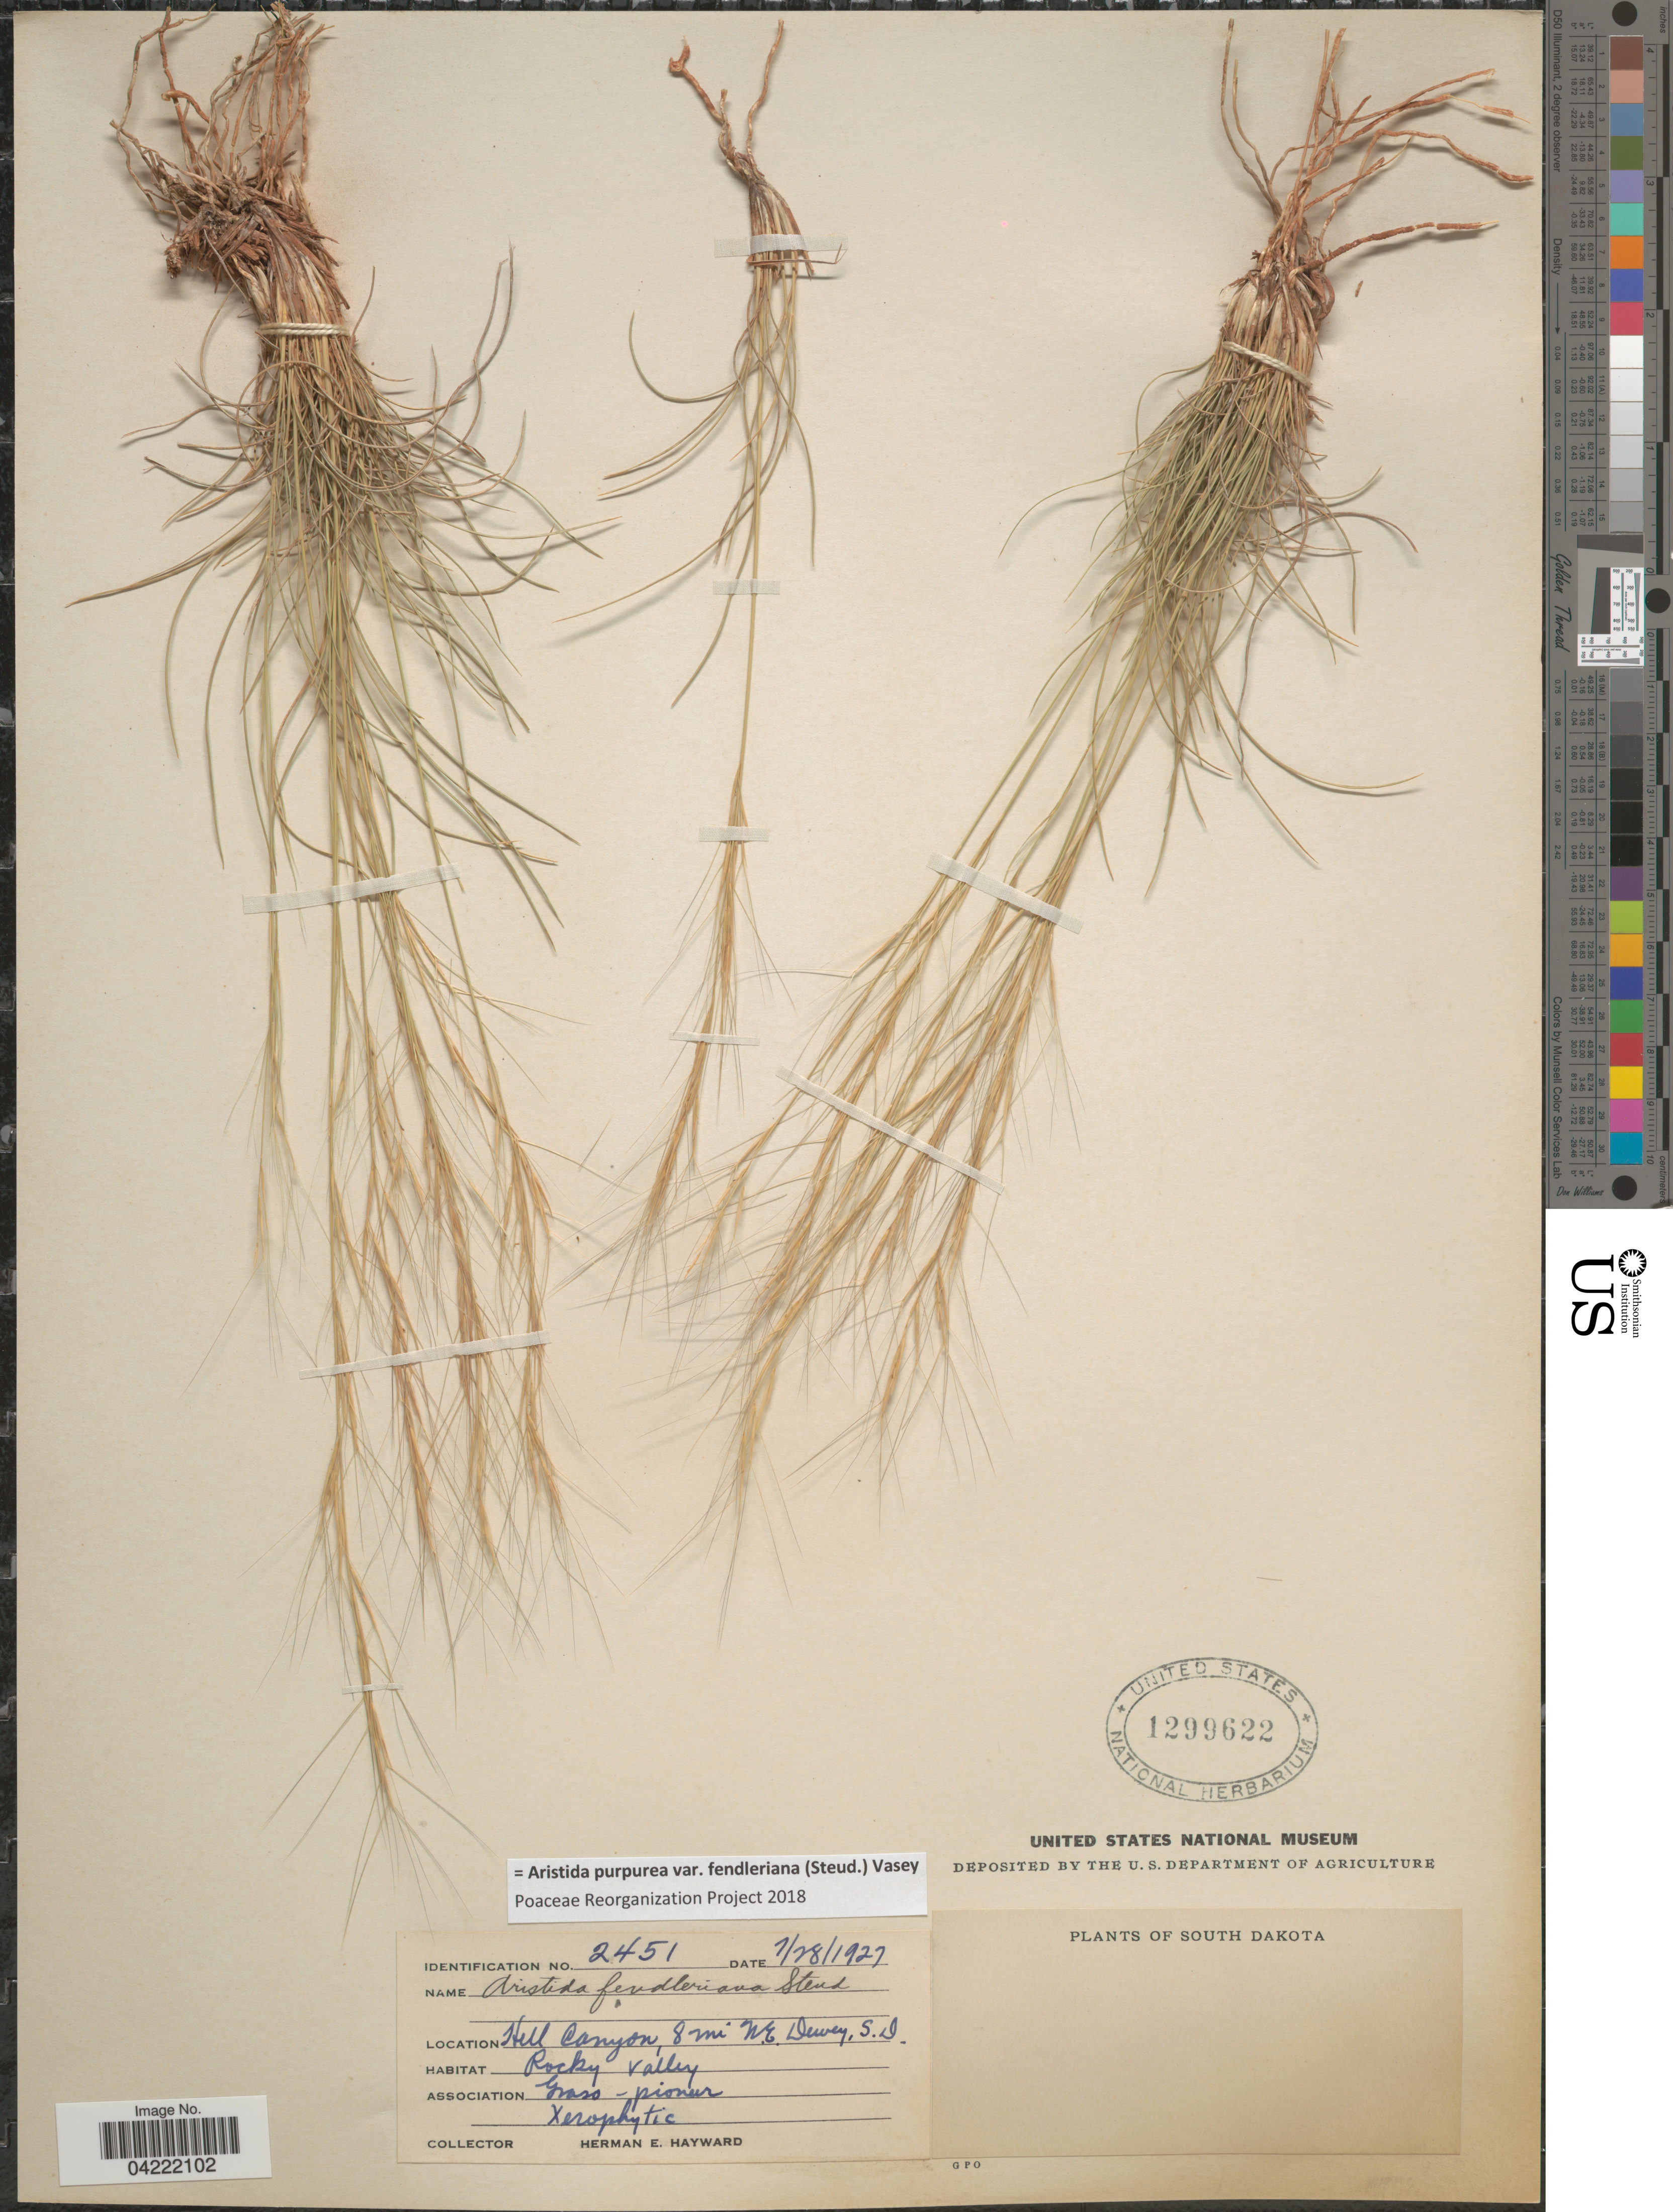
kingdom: Plantae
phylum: Tracheophyta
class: Liliopsida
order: Poales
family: Poaceae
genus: Aristida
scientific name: Aristida purpurea var. fendleriana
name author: (Steud.) Vasey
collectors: H. Hayward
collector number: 2451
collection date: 1927-07-28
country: United States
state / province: South Dakota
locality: Hell Canyon, 8 mi. N.E. Dewey.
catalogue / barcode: US 1299622